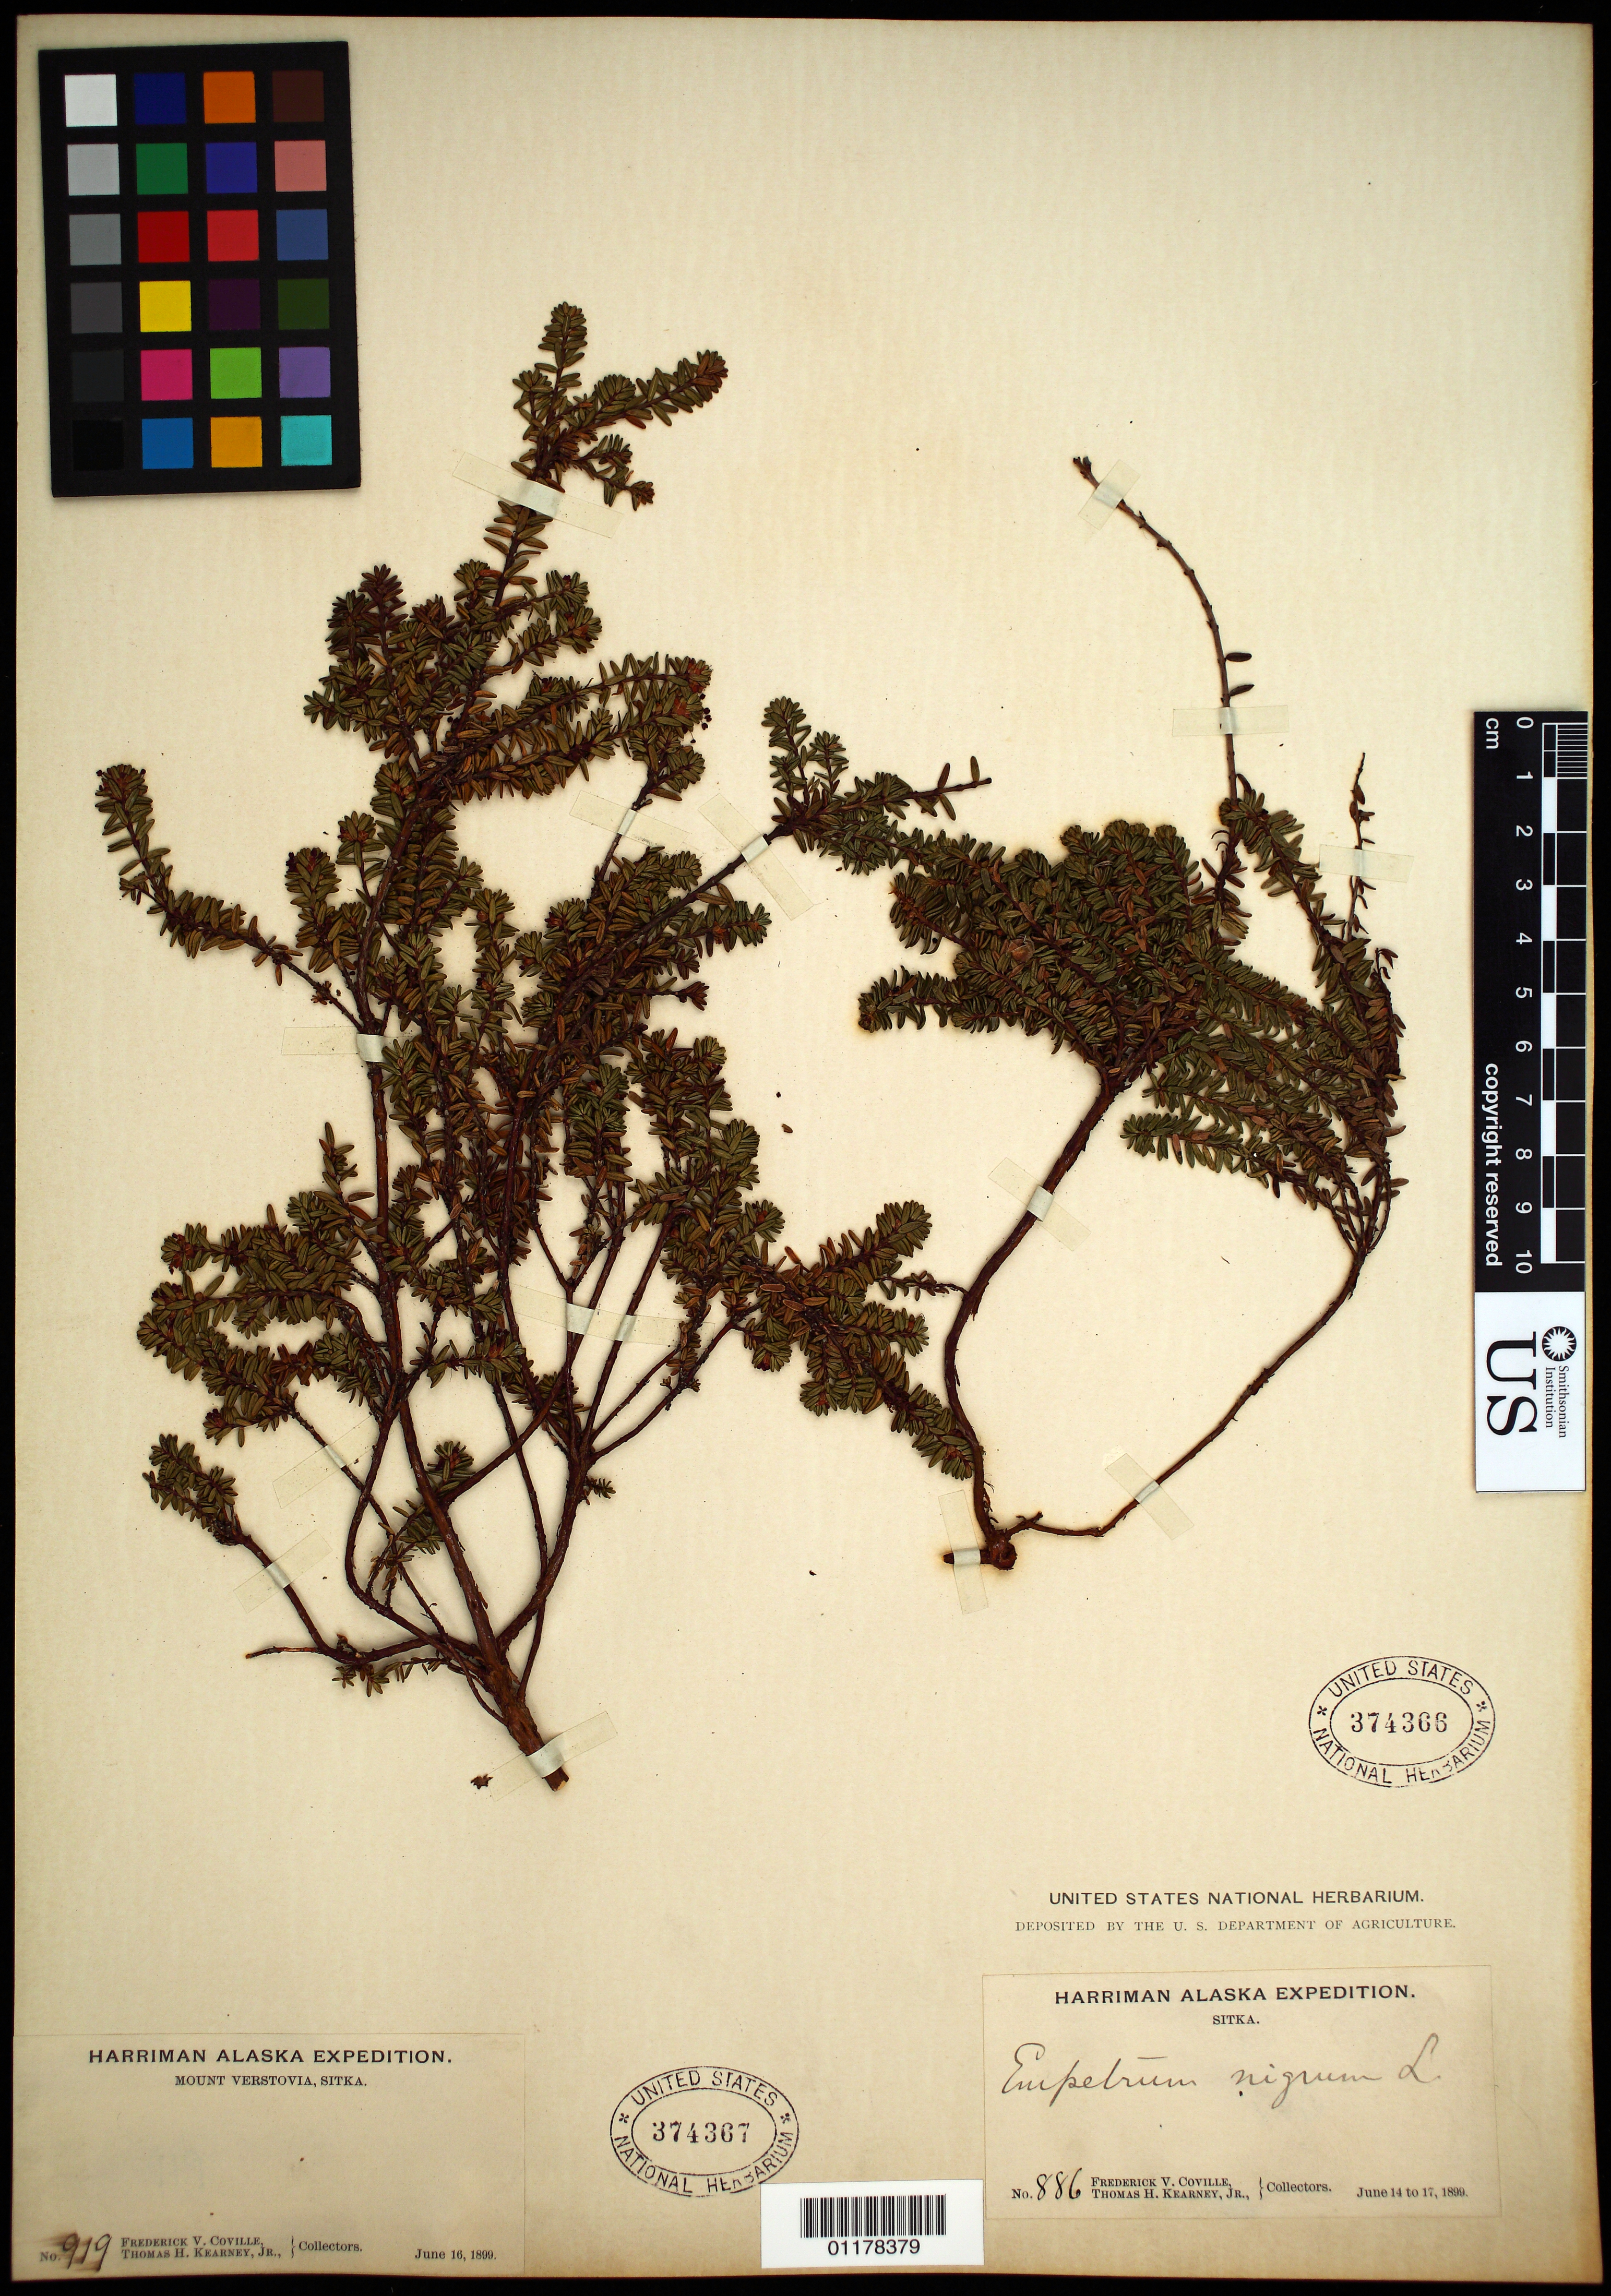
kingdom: Plantae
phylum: Tracheophyta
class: Magnoliopsida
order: Ericales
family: Ericaceae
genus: Empetrum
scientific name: Empetrum nigrum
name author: L.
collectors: F. V. Coville & T. H. Kearney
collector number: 886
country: United States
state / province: Alaska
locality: Sitka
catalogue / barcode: US 374366